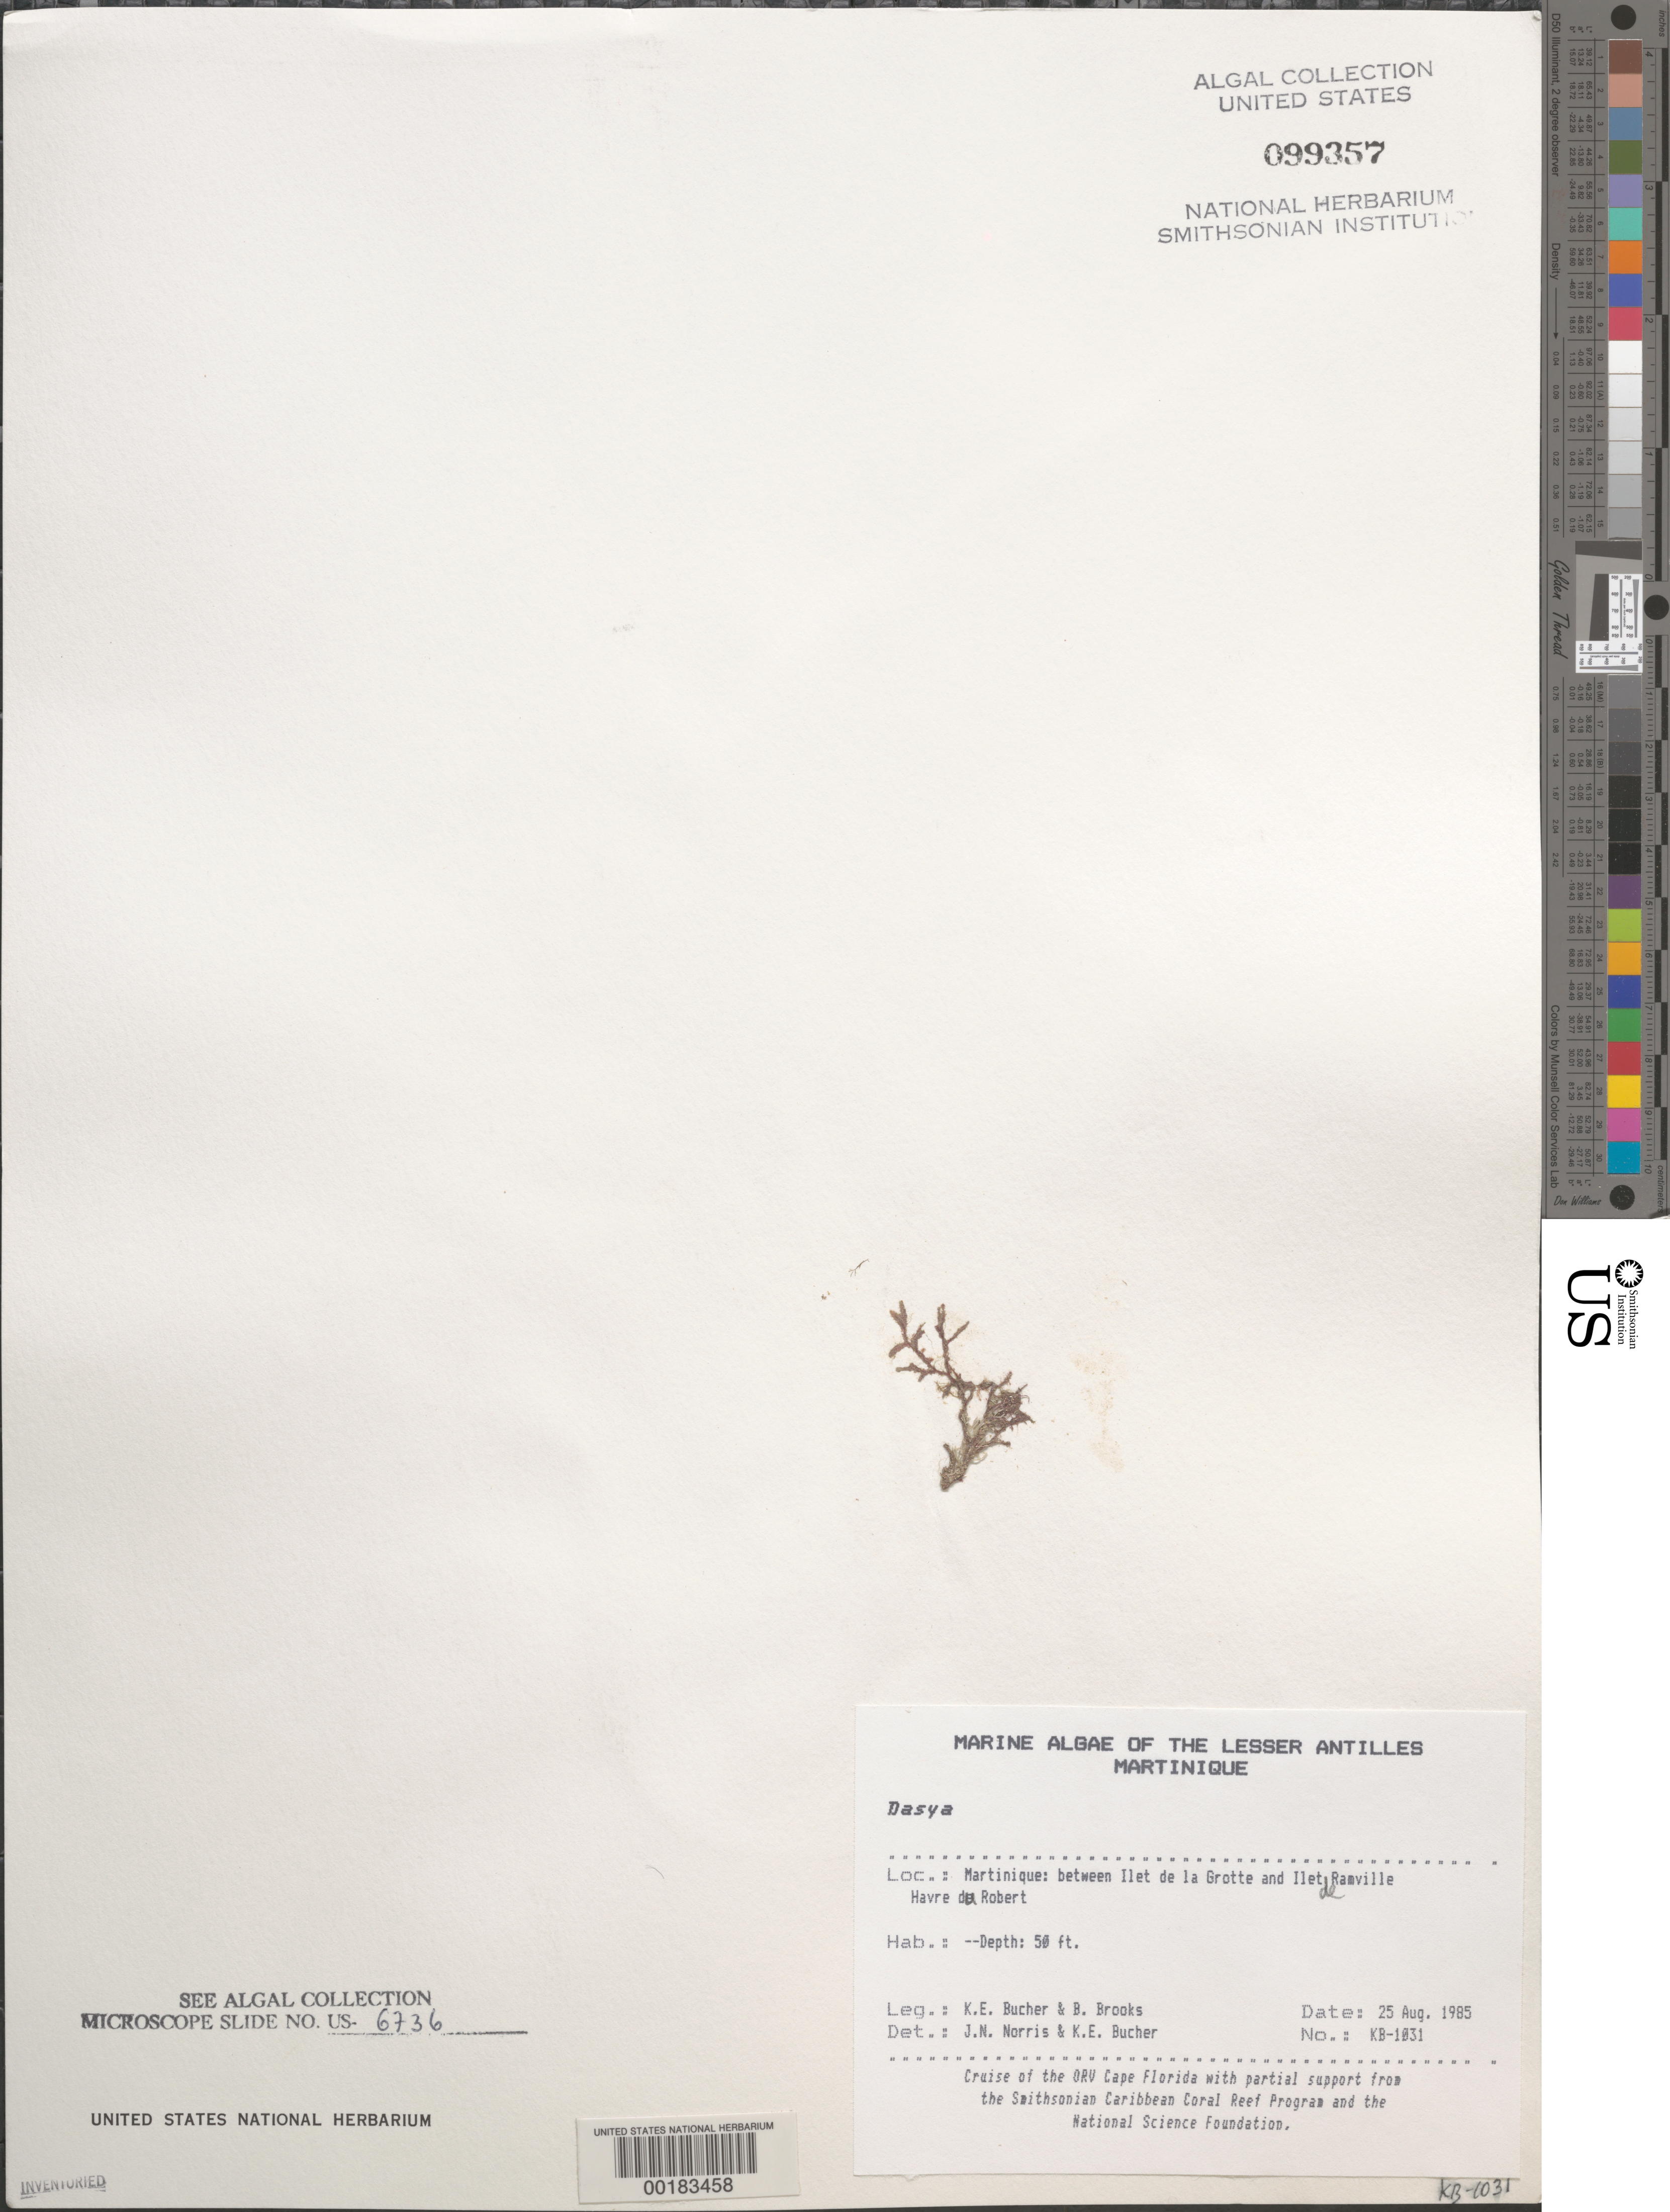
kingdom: Plantae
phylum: Rhodophyta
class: Florideophyceae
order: Ceramiales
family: Dasyaceae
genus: Dasya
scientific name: Dasya sp.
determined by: Norris, J. N.; Bucher, K. E.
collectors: K. E. Bucher & B. Brooks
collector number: Kb-1031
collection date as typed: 25 Aug 1985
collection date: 1985-08-25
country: Martinique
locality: Between Ilet de la Grotte and Ilet de Ramville, Havre du Robert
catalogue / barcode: US 99357